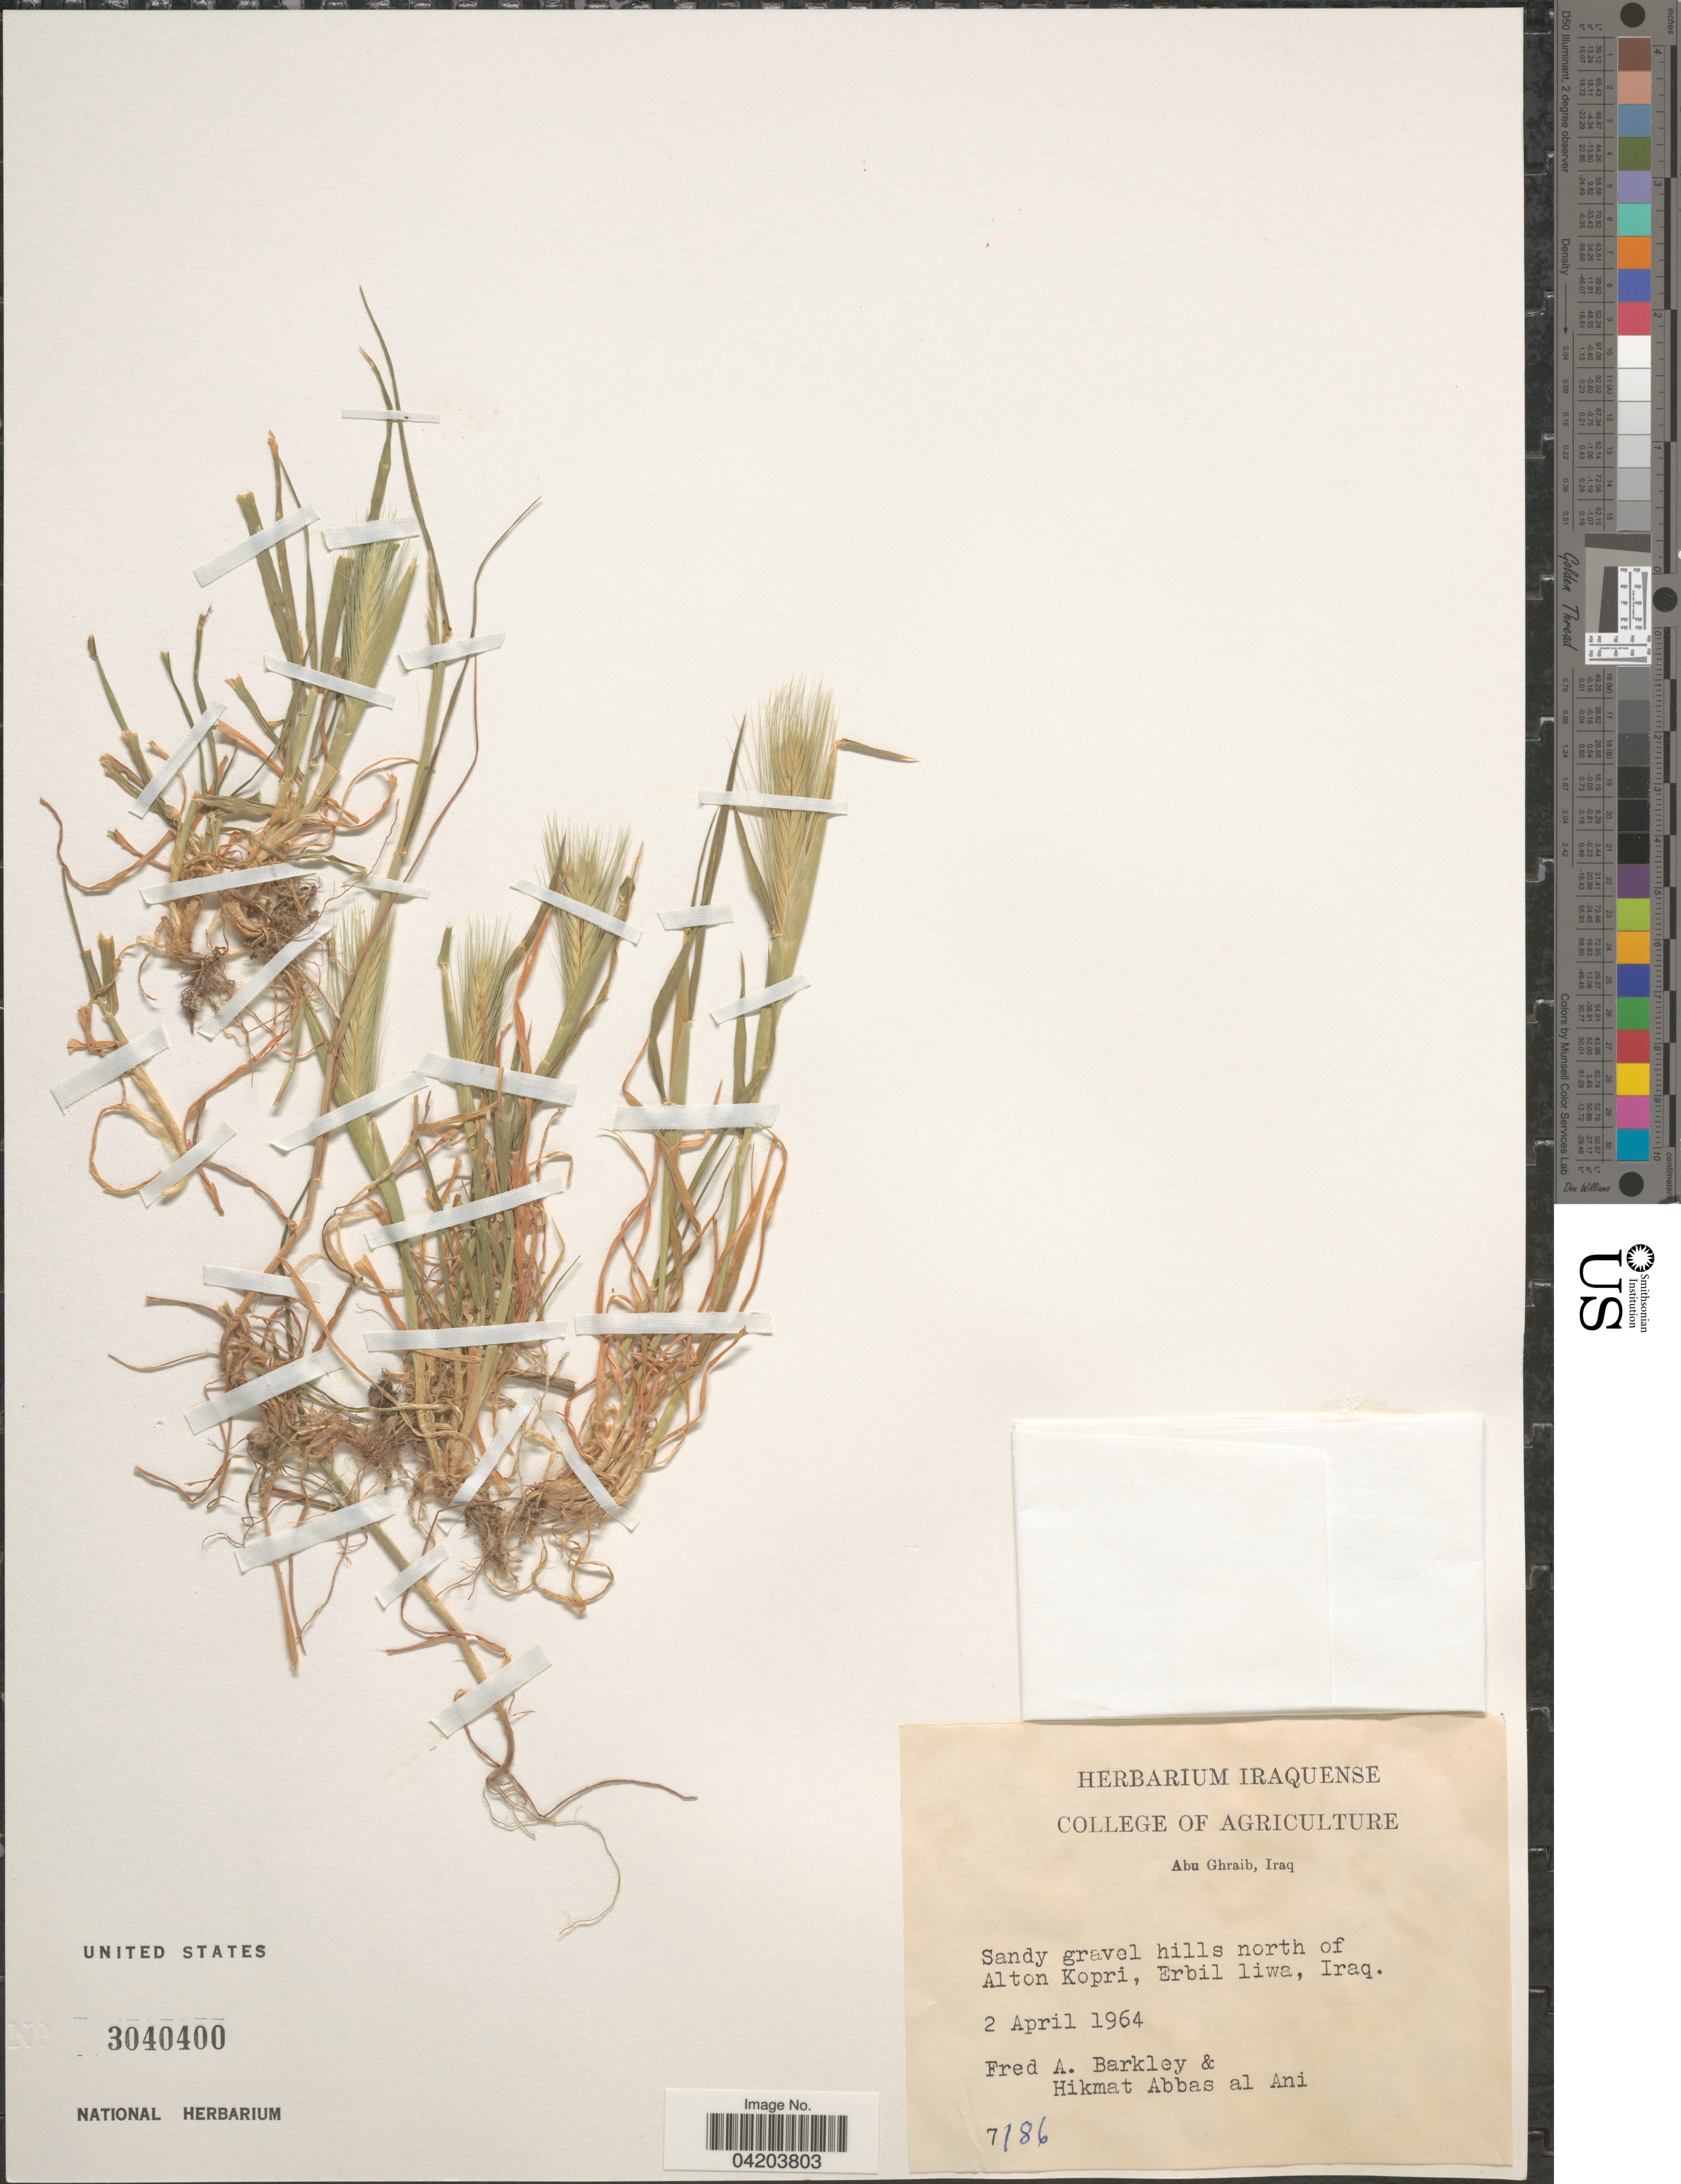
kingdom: Plantae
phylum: Tracheophyta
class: Liliopsida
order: Poales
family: Poaceae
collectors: F. A. Barkley & H. Abbas al Ani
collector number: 7186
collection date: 1964-04-02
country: Iraq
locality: Sandy gravel hills north of Alton Kopri, Erbil liwa.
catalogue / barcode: US 3040400